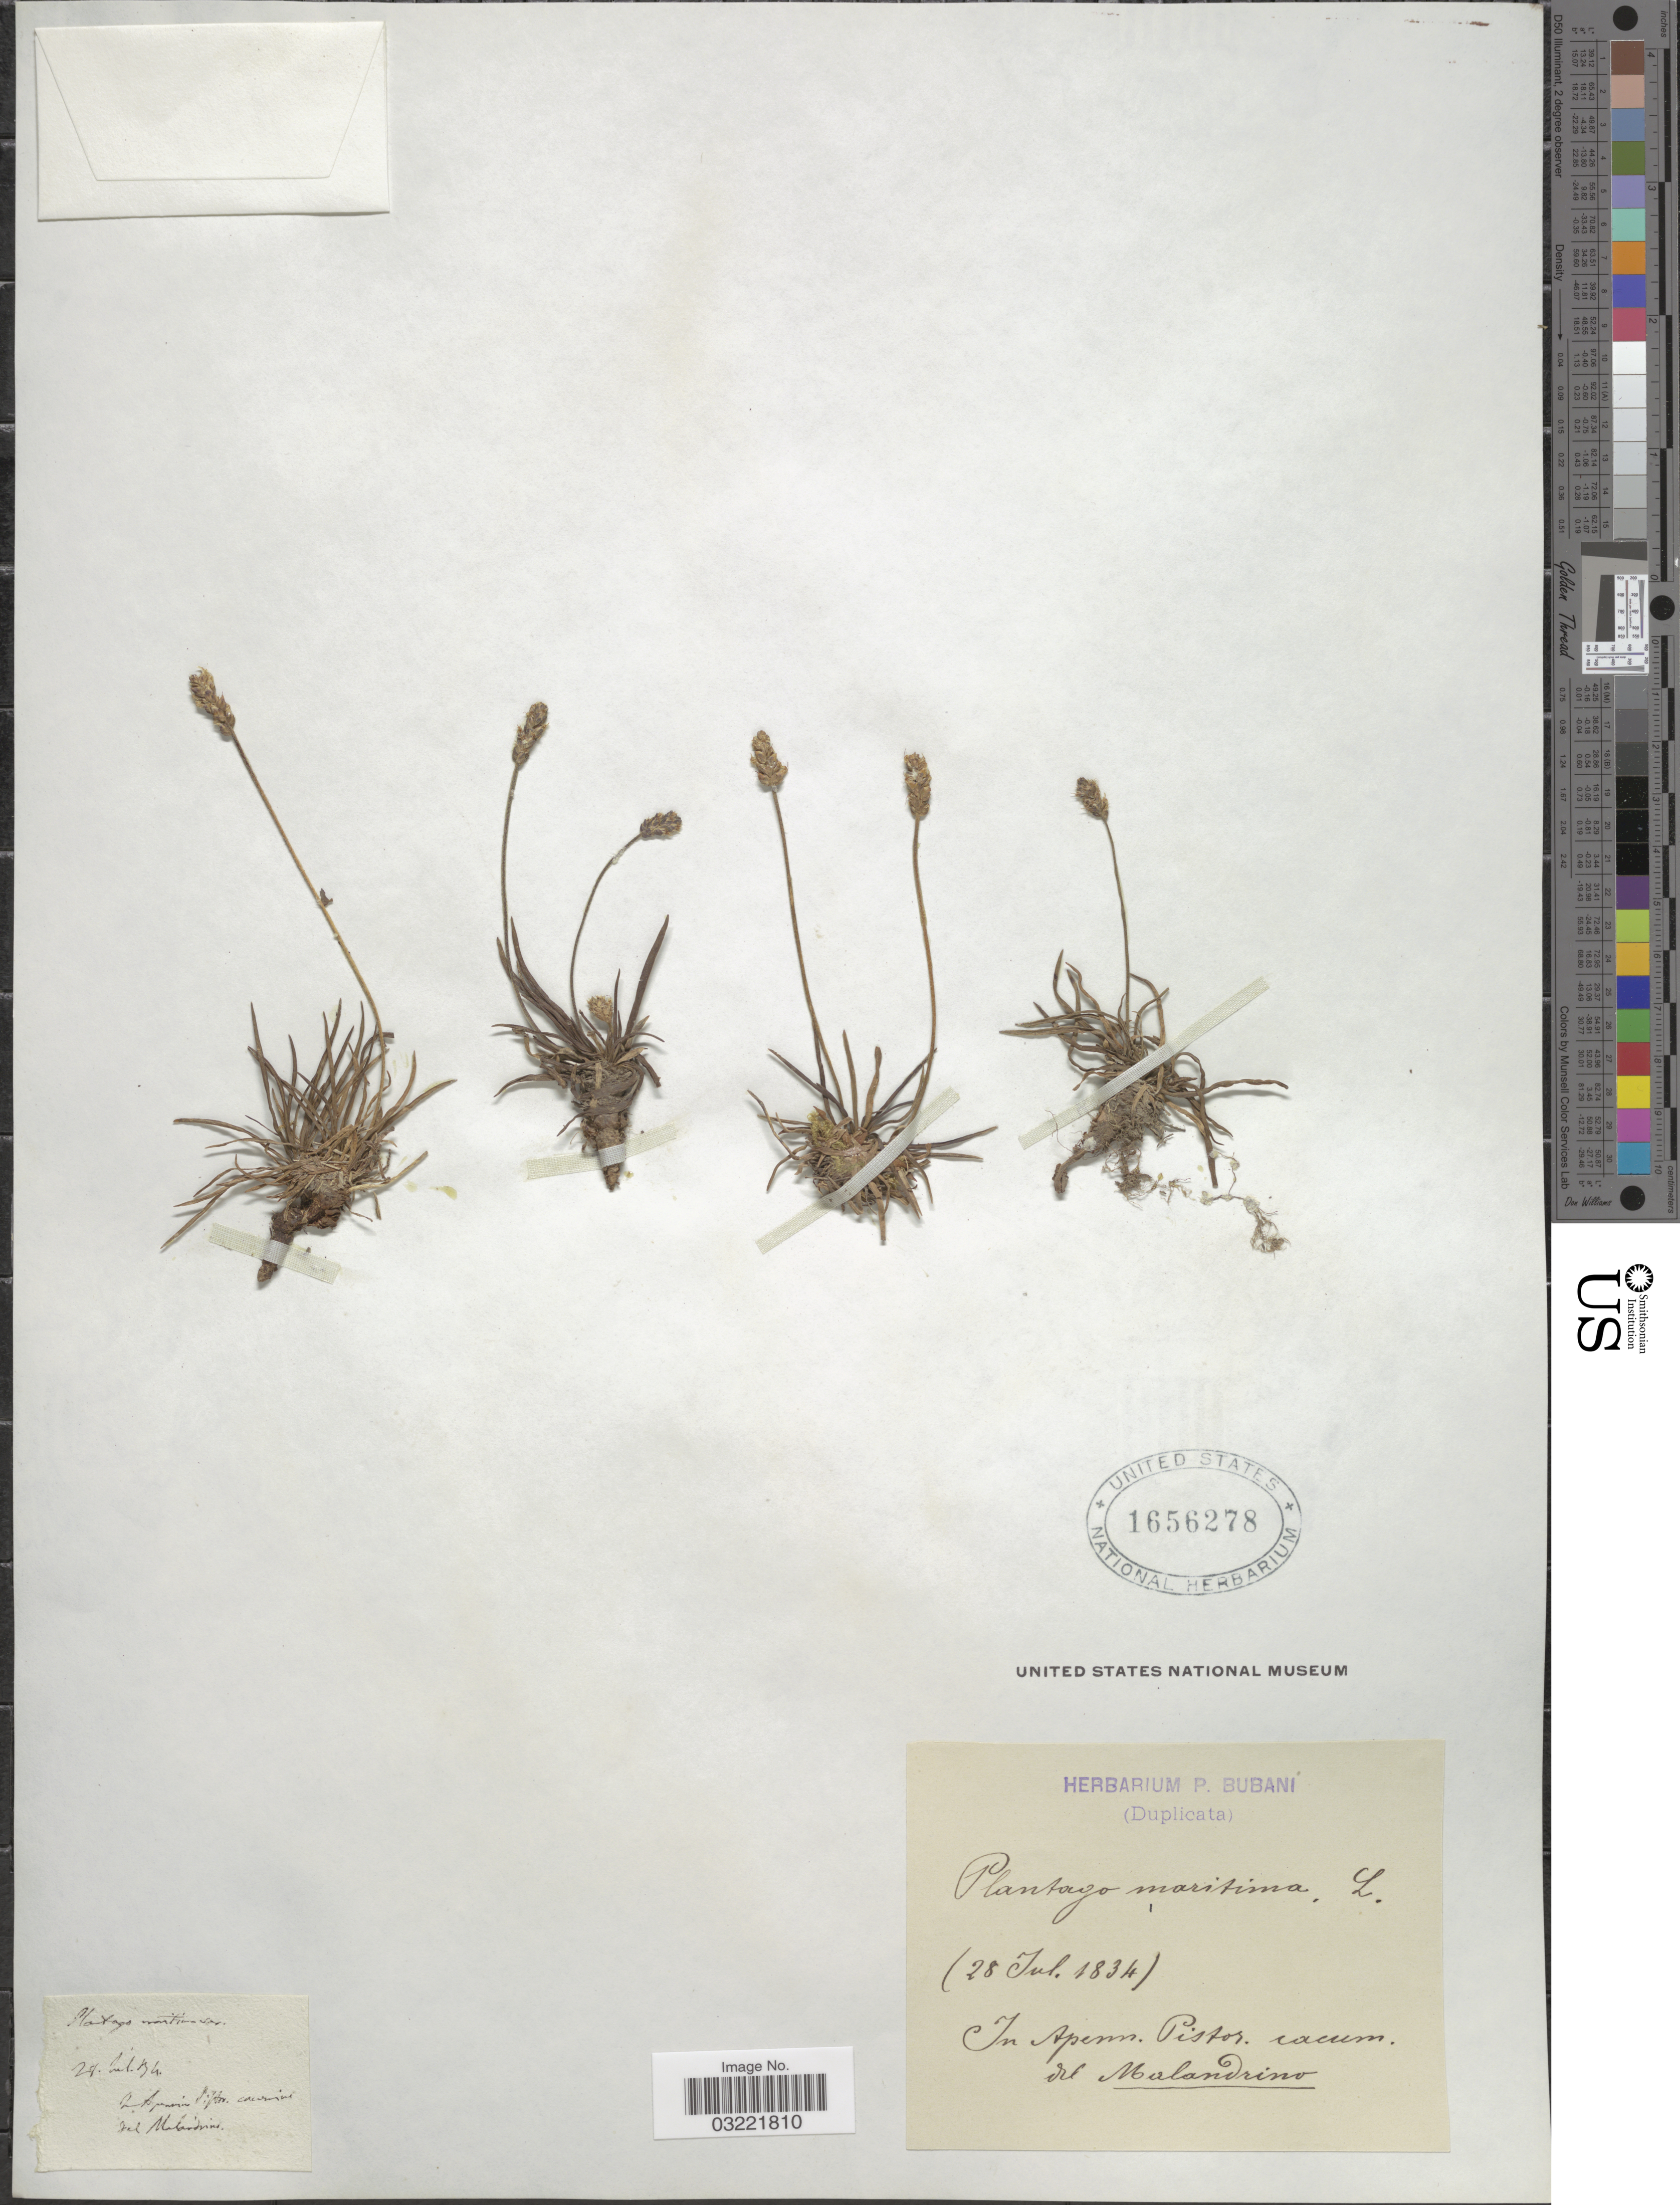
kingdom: Plantae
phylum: Tracheophyta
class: Magnoliopsida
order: Lamiales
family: Plantaginaceae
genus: Plantago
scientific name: Plantago maritima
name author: L.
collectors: ex herb. P. Bubani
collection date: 1834-07-28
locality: In Apenn. Pistor. cacum. del Malandrino.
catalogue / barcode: US 1656278